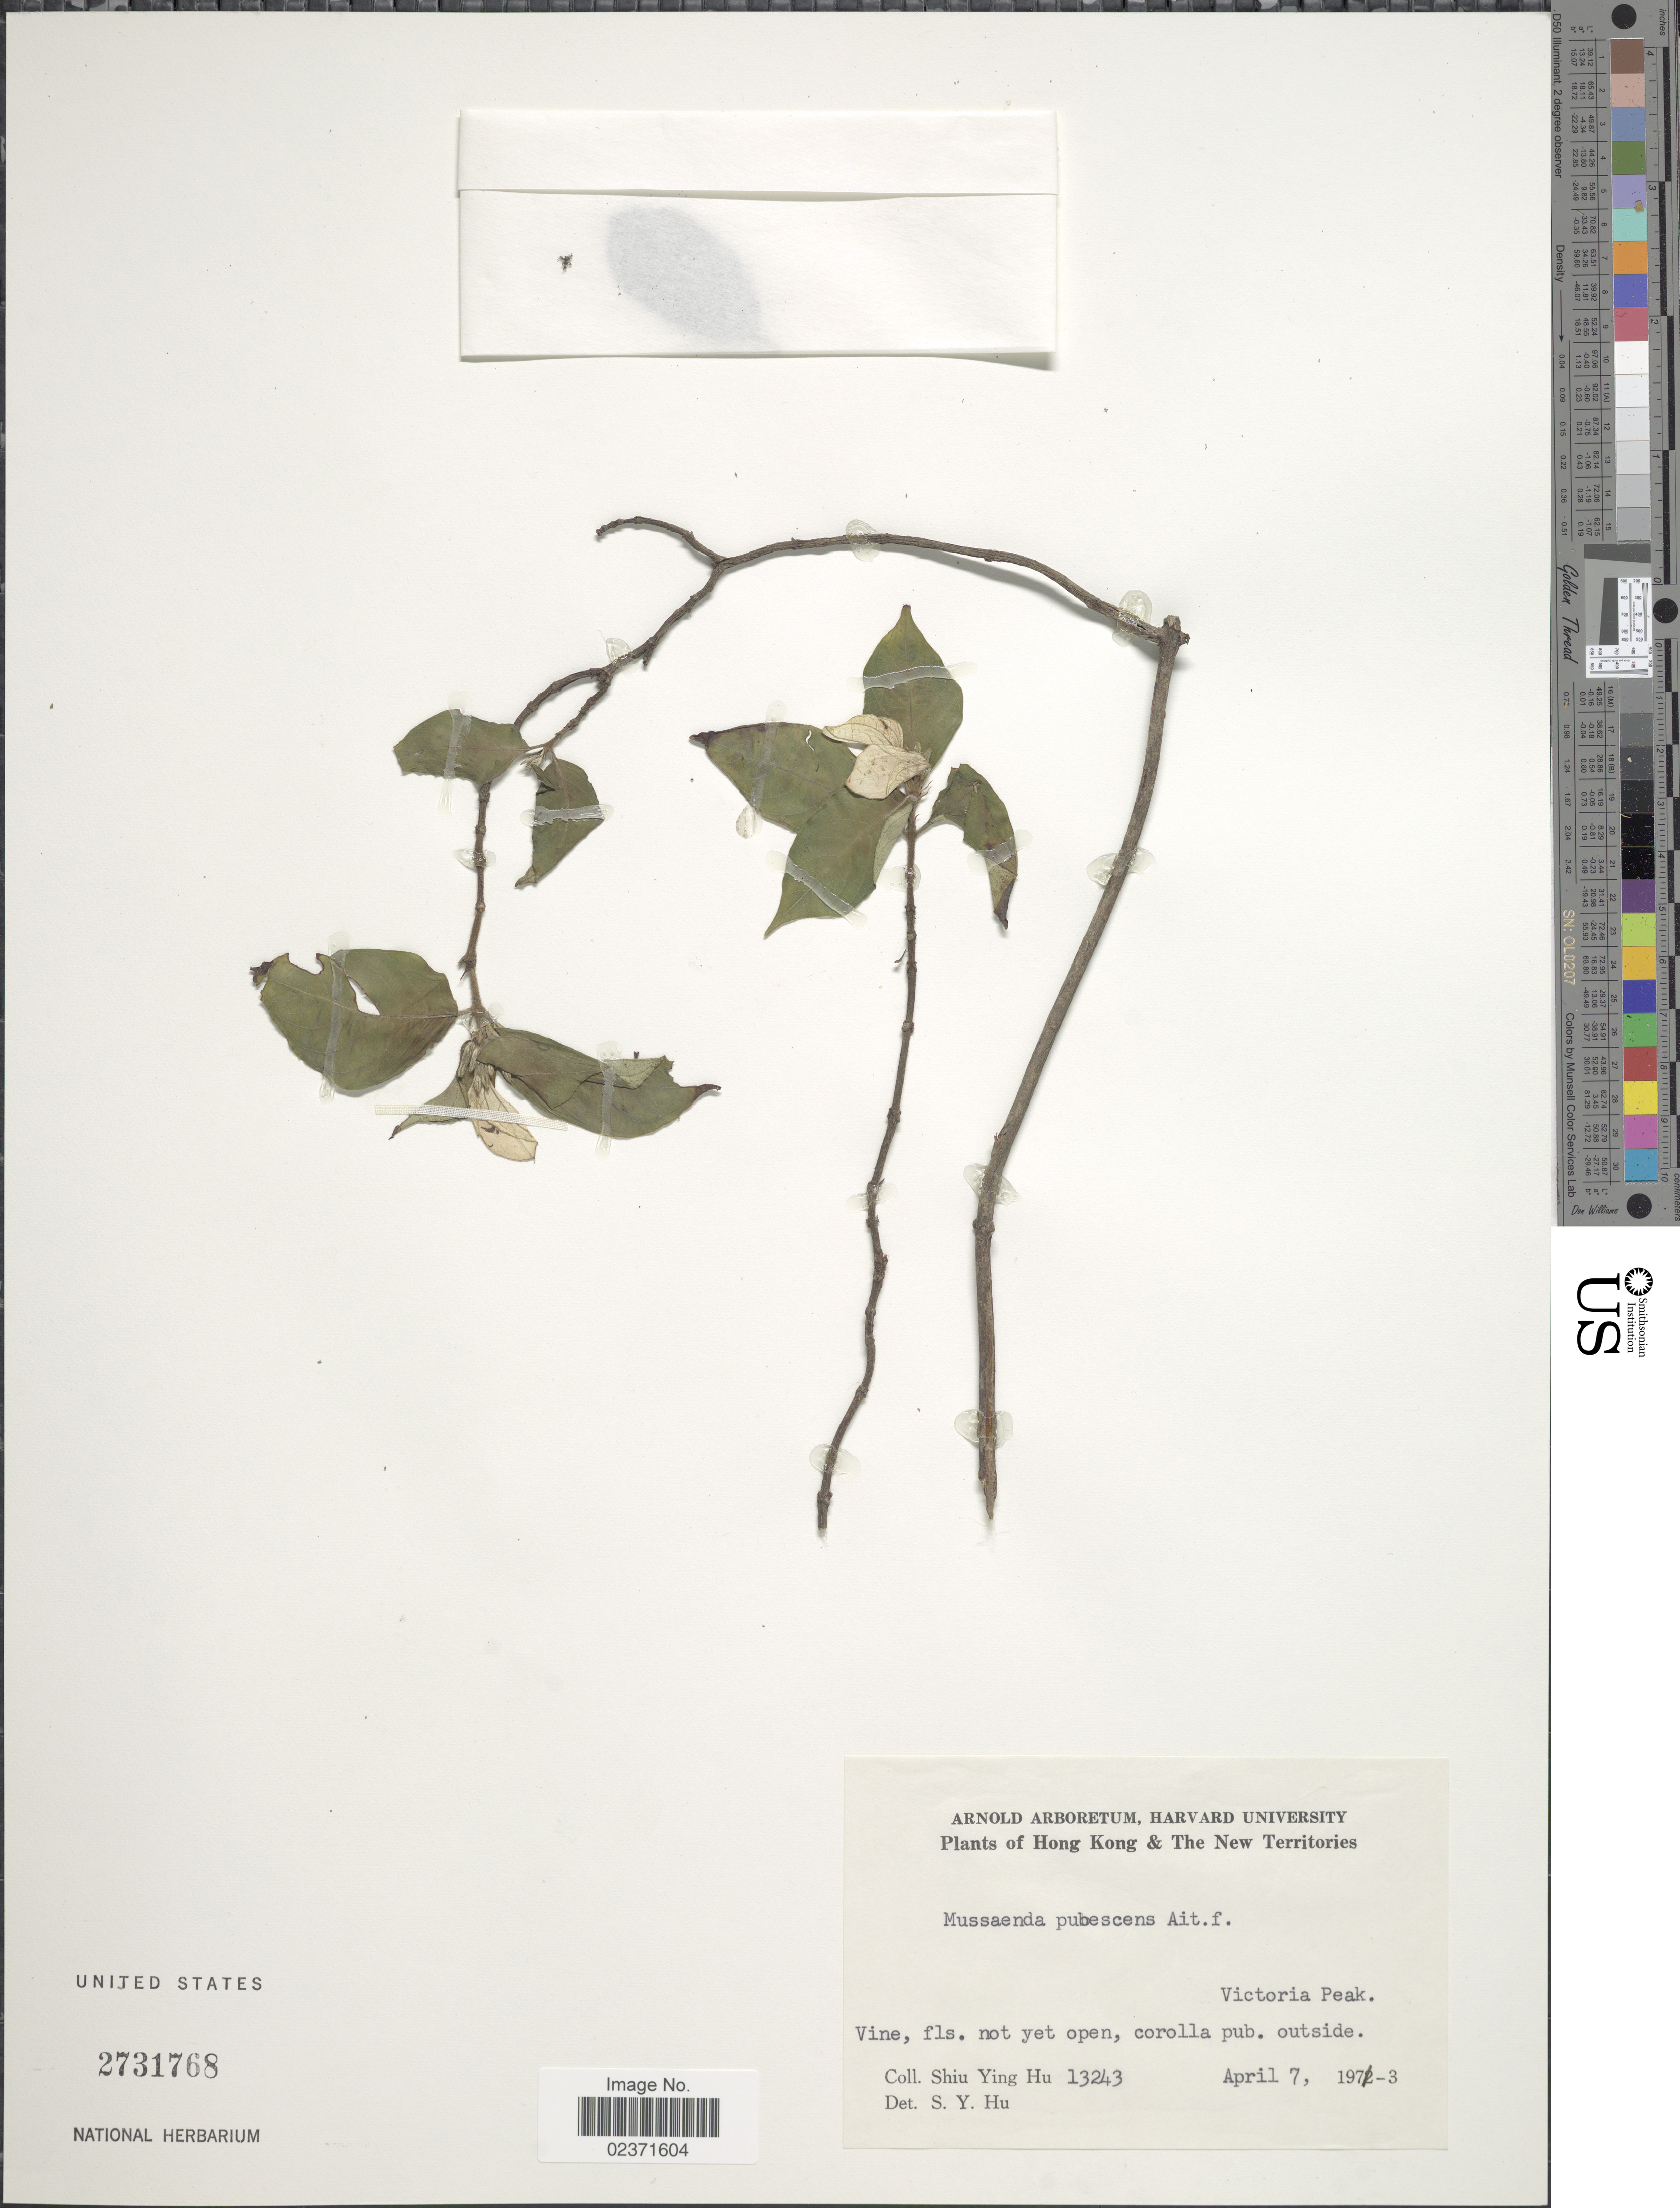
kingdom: Plantae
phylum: Tracheophyta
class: Magnoliopsida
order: Gentianales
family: Rubiaceae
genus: Mussaenda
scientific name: Mussaenda pubescens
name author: W.T. Aiton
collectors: S. Y. Hu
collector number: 13243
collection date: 1973-04-07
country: China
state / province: Hong Kong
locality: Hong Kong & The New Territories. Victoria Peak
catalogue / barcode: US 2731768